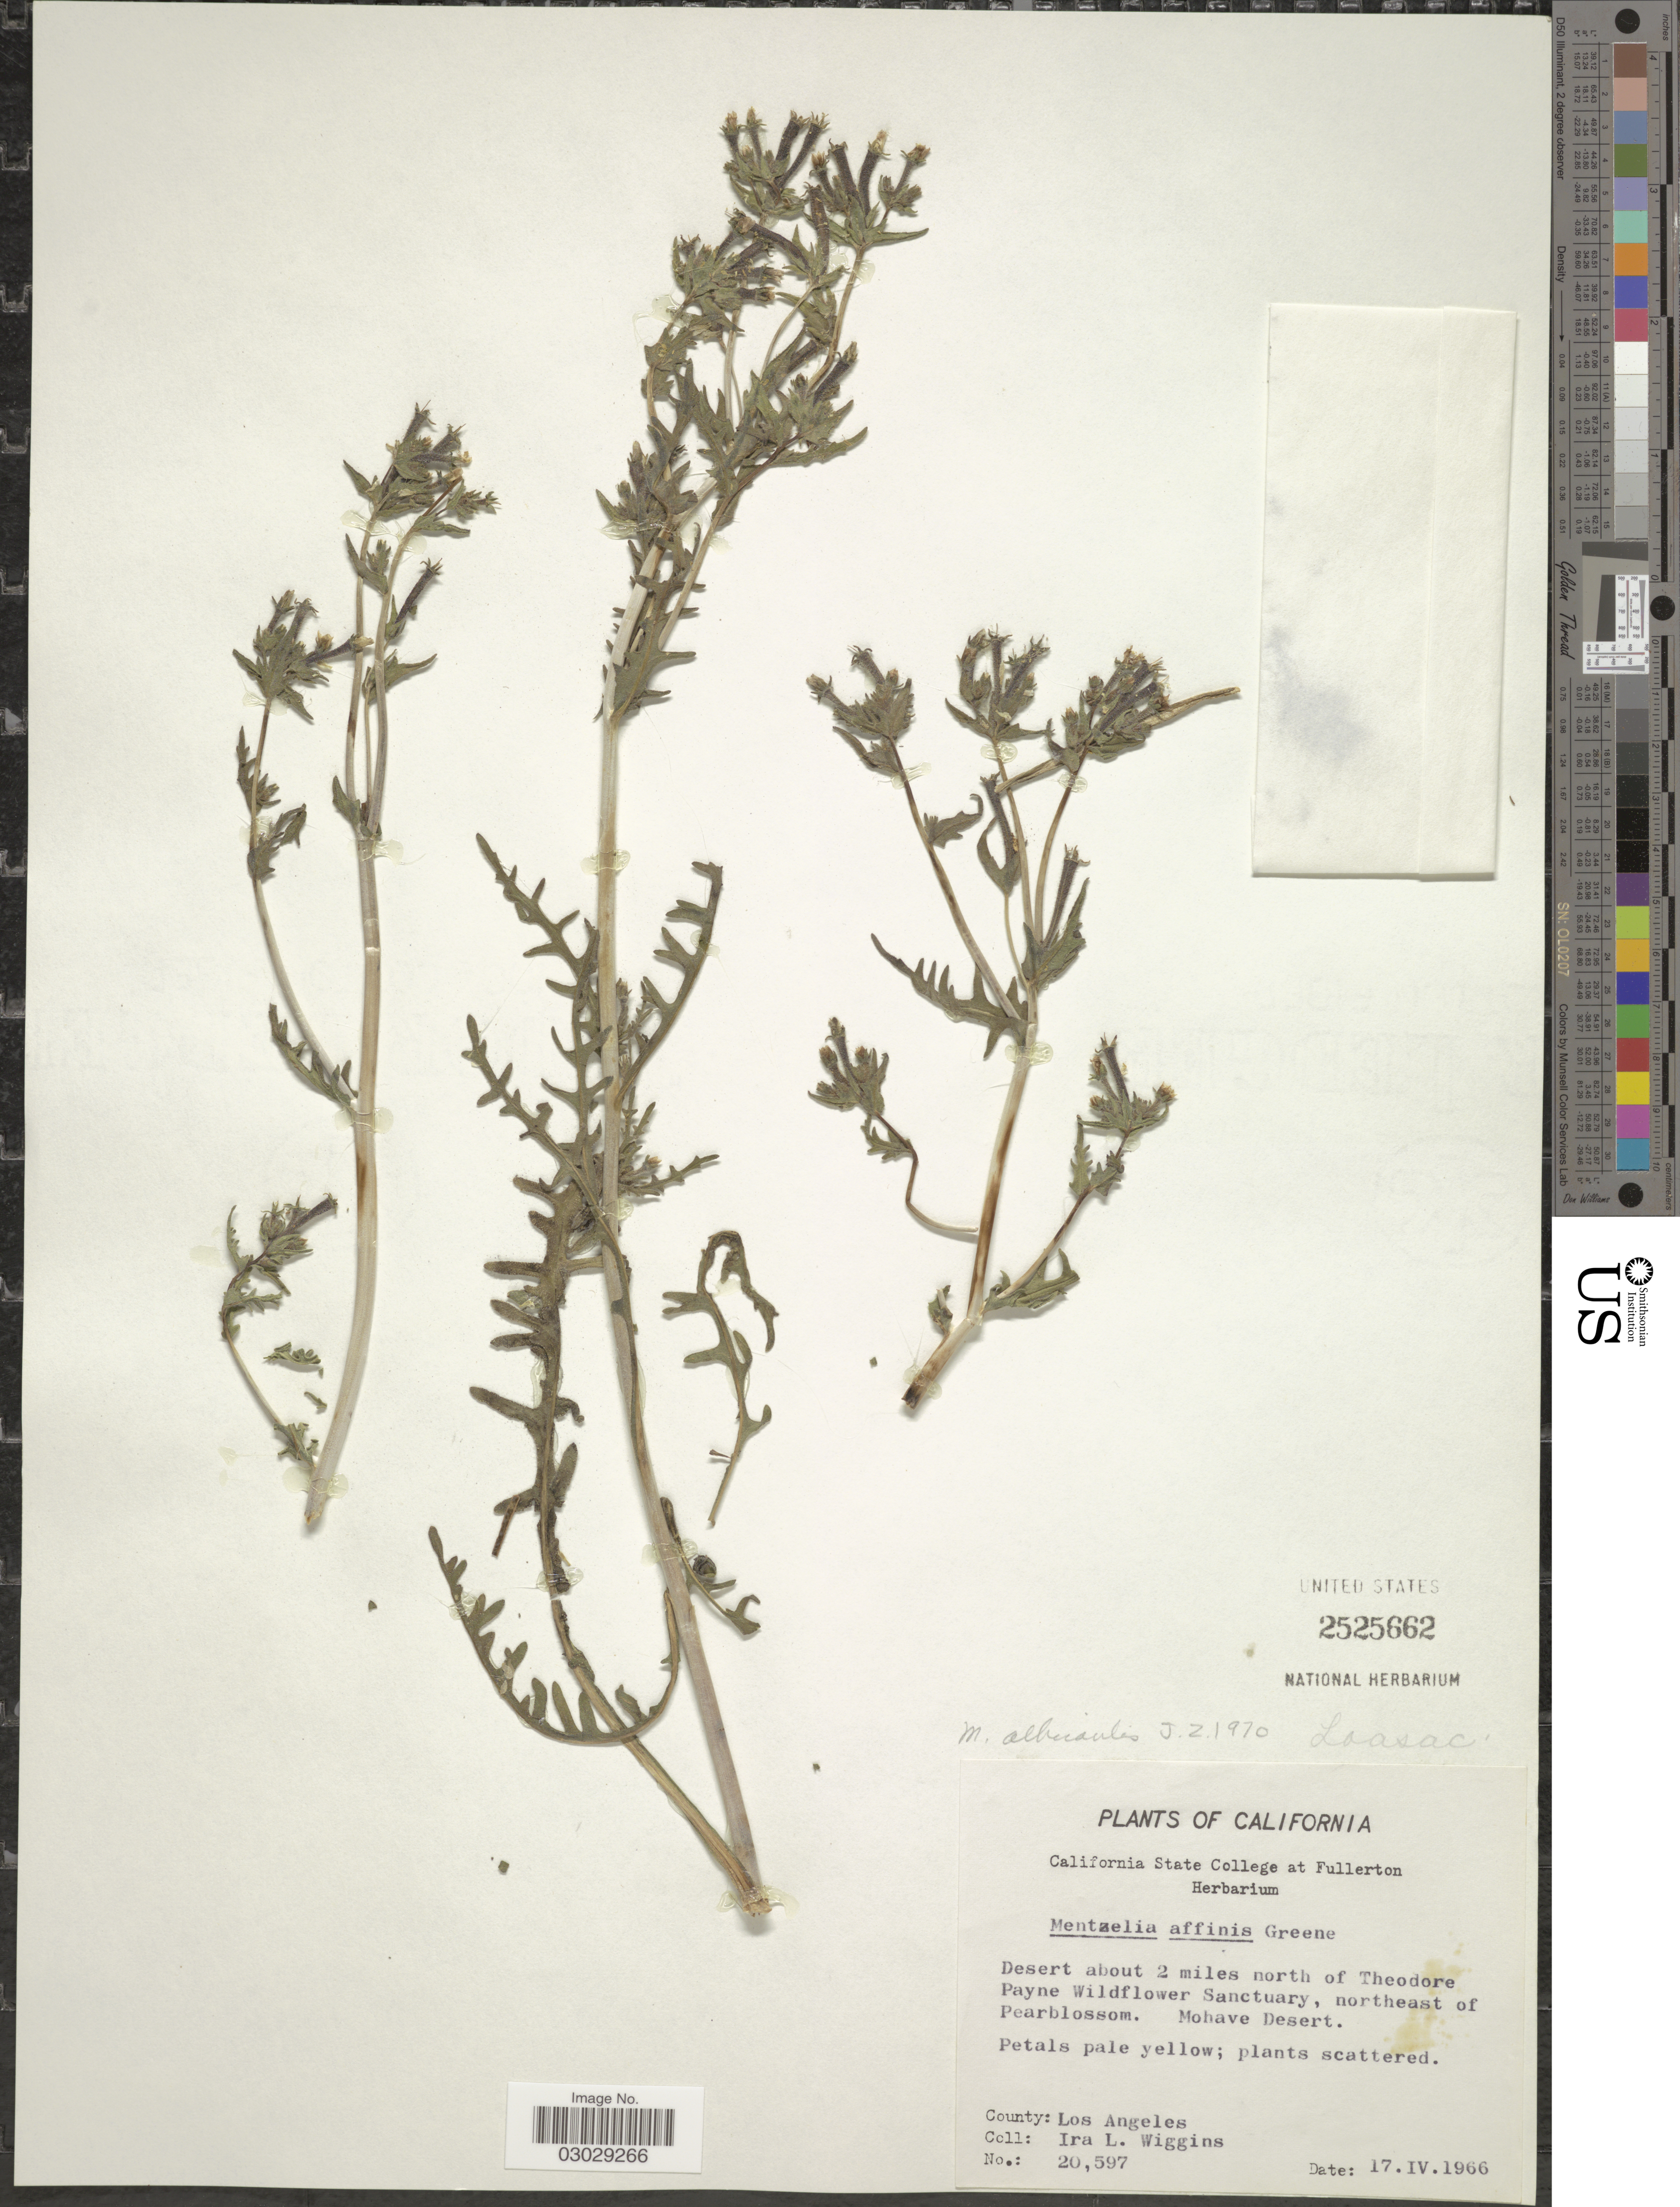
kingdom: Plantae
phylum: Tracheophyta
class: Magnoliopsida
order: Cornales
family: Loasaceae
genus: Mentzelia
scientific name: Mentzelia albicaulis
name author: (Douglas ex Hook.) Douglas ex Torr. & A. Gray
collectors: I. L. Wiggins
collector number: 20597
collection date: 1966-04-17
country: United States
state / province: California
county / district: Kern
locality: Desert about 2 miles north of Theodore Payne Wildflower Sanctuary, northeast of Pearblossom. Mohave Desert.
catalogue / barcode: US 2525662